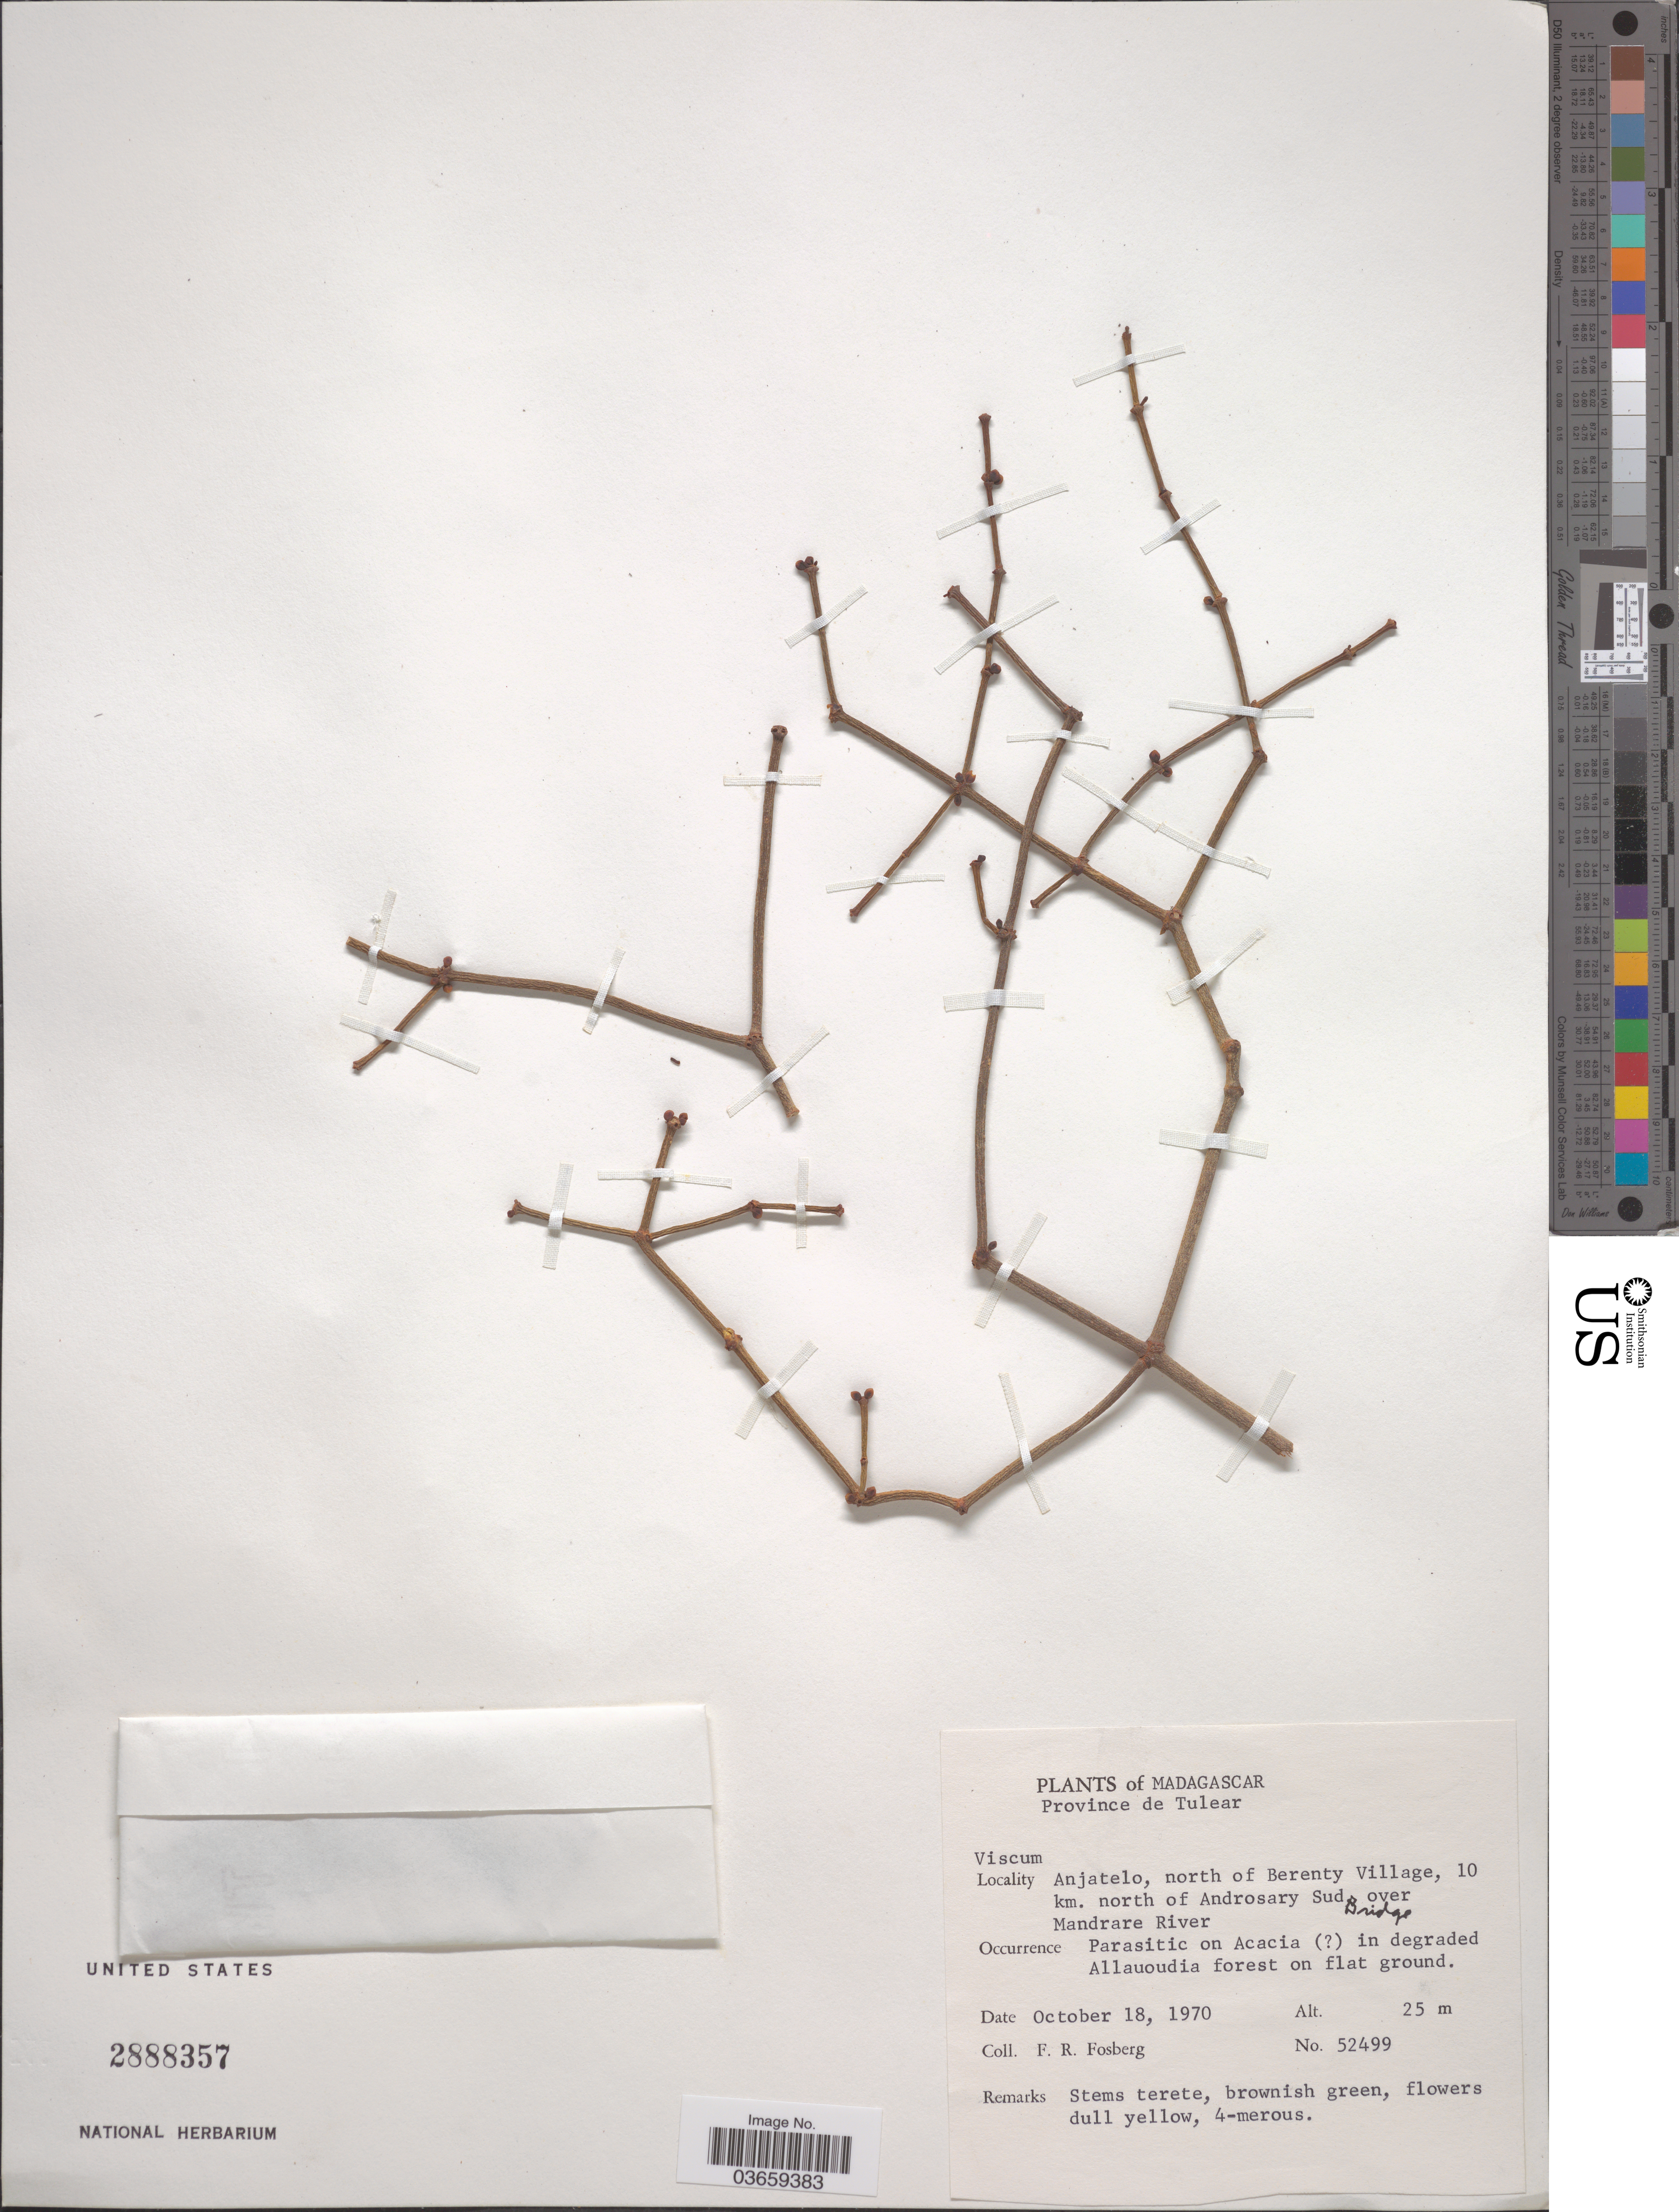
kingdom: Plantae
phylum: Tracheophyta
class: Magnoliopsida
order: Santalales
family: Viscaceae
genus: Viscum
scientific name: Viscum sp.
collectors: F. R. Fosberg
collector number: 52499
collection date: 1970-10-18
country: Madagascar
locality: Province de Tulear. Anjatelo, north of Berenty Village, 10 km. north of Androsary Sud Bridge over Mandrare River.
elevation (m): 25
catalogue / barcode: US 2888357